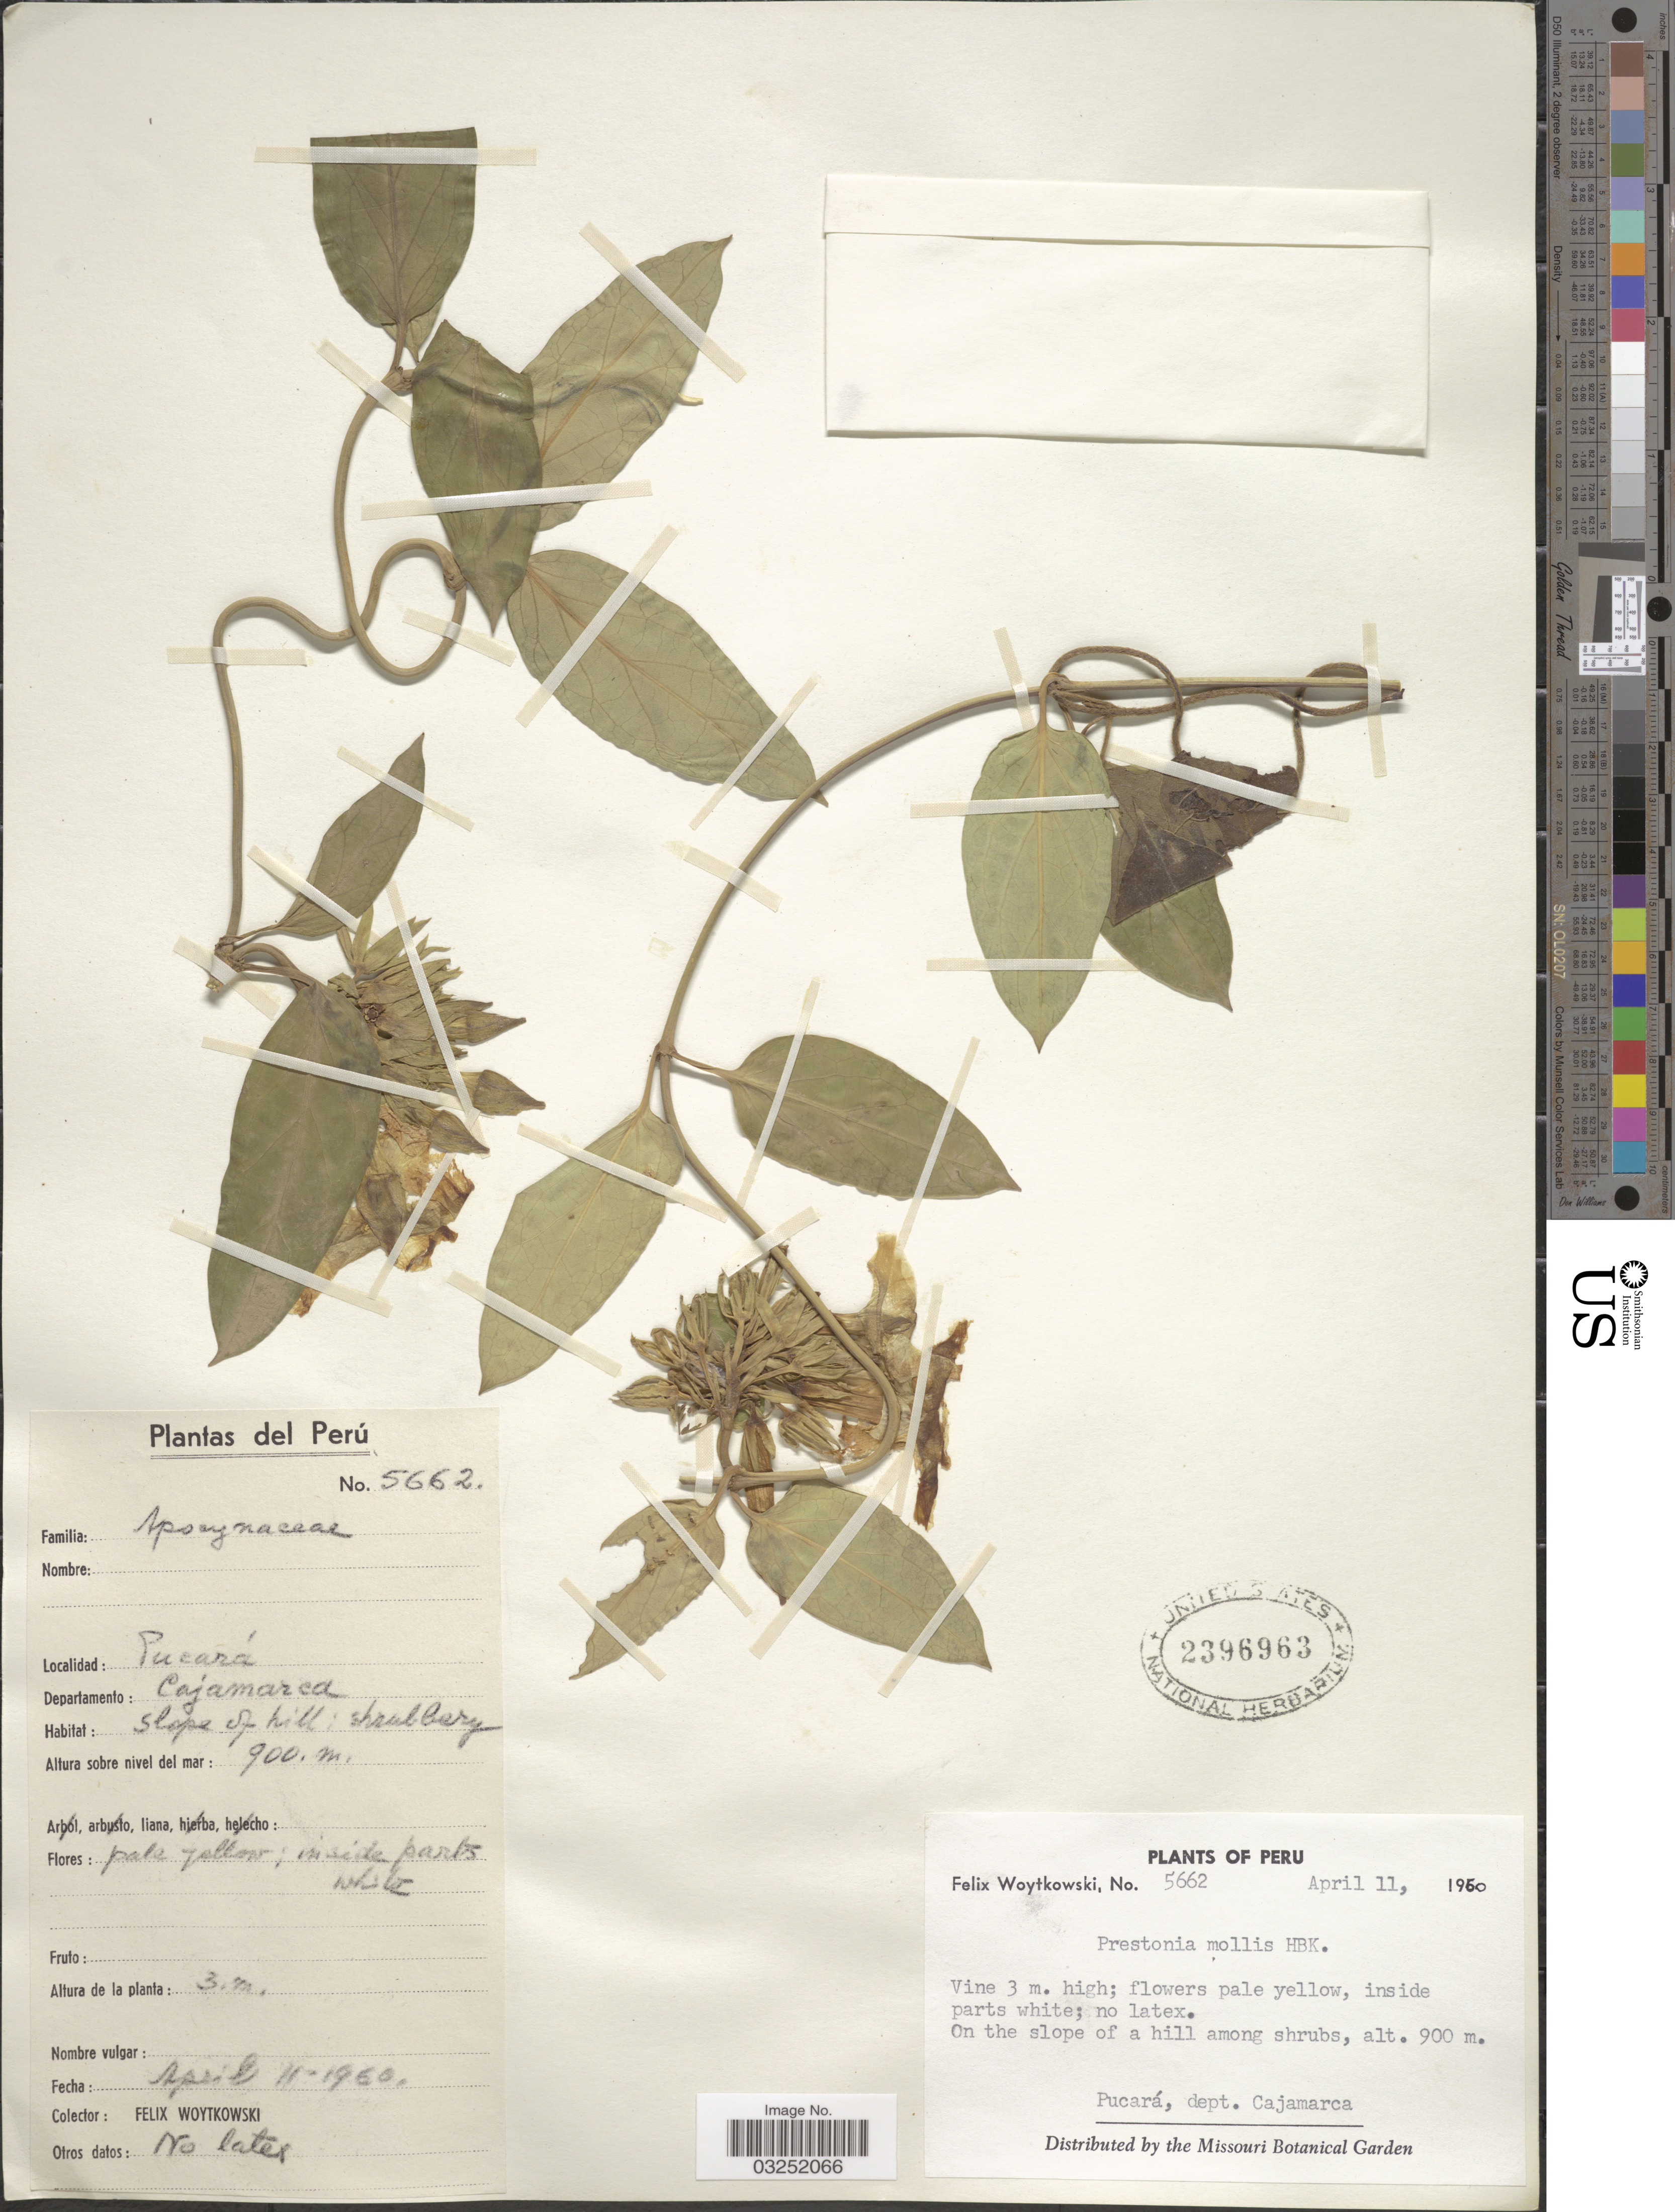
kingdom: Plantae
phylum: Tracheophyta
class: Magnoliopsida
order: Gentianales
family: Apocynaceae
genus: Prestonia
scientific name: Prestonia mollis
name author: Kunth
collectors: F. Woytkowski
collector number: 5662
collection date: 1960-04-11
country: Peru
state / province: Cajamarca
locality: Pucará, Departamento Cajamarca.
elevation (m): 900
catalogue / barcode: US 2396963